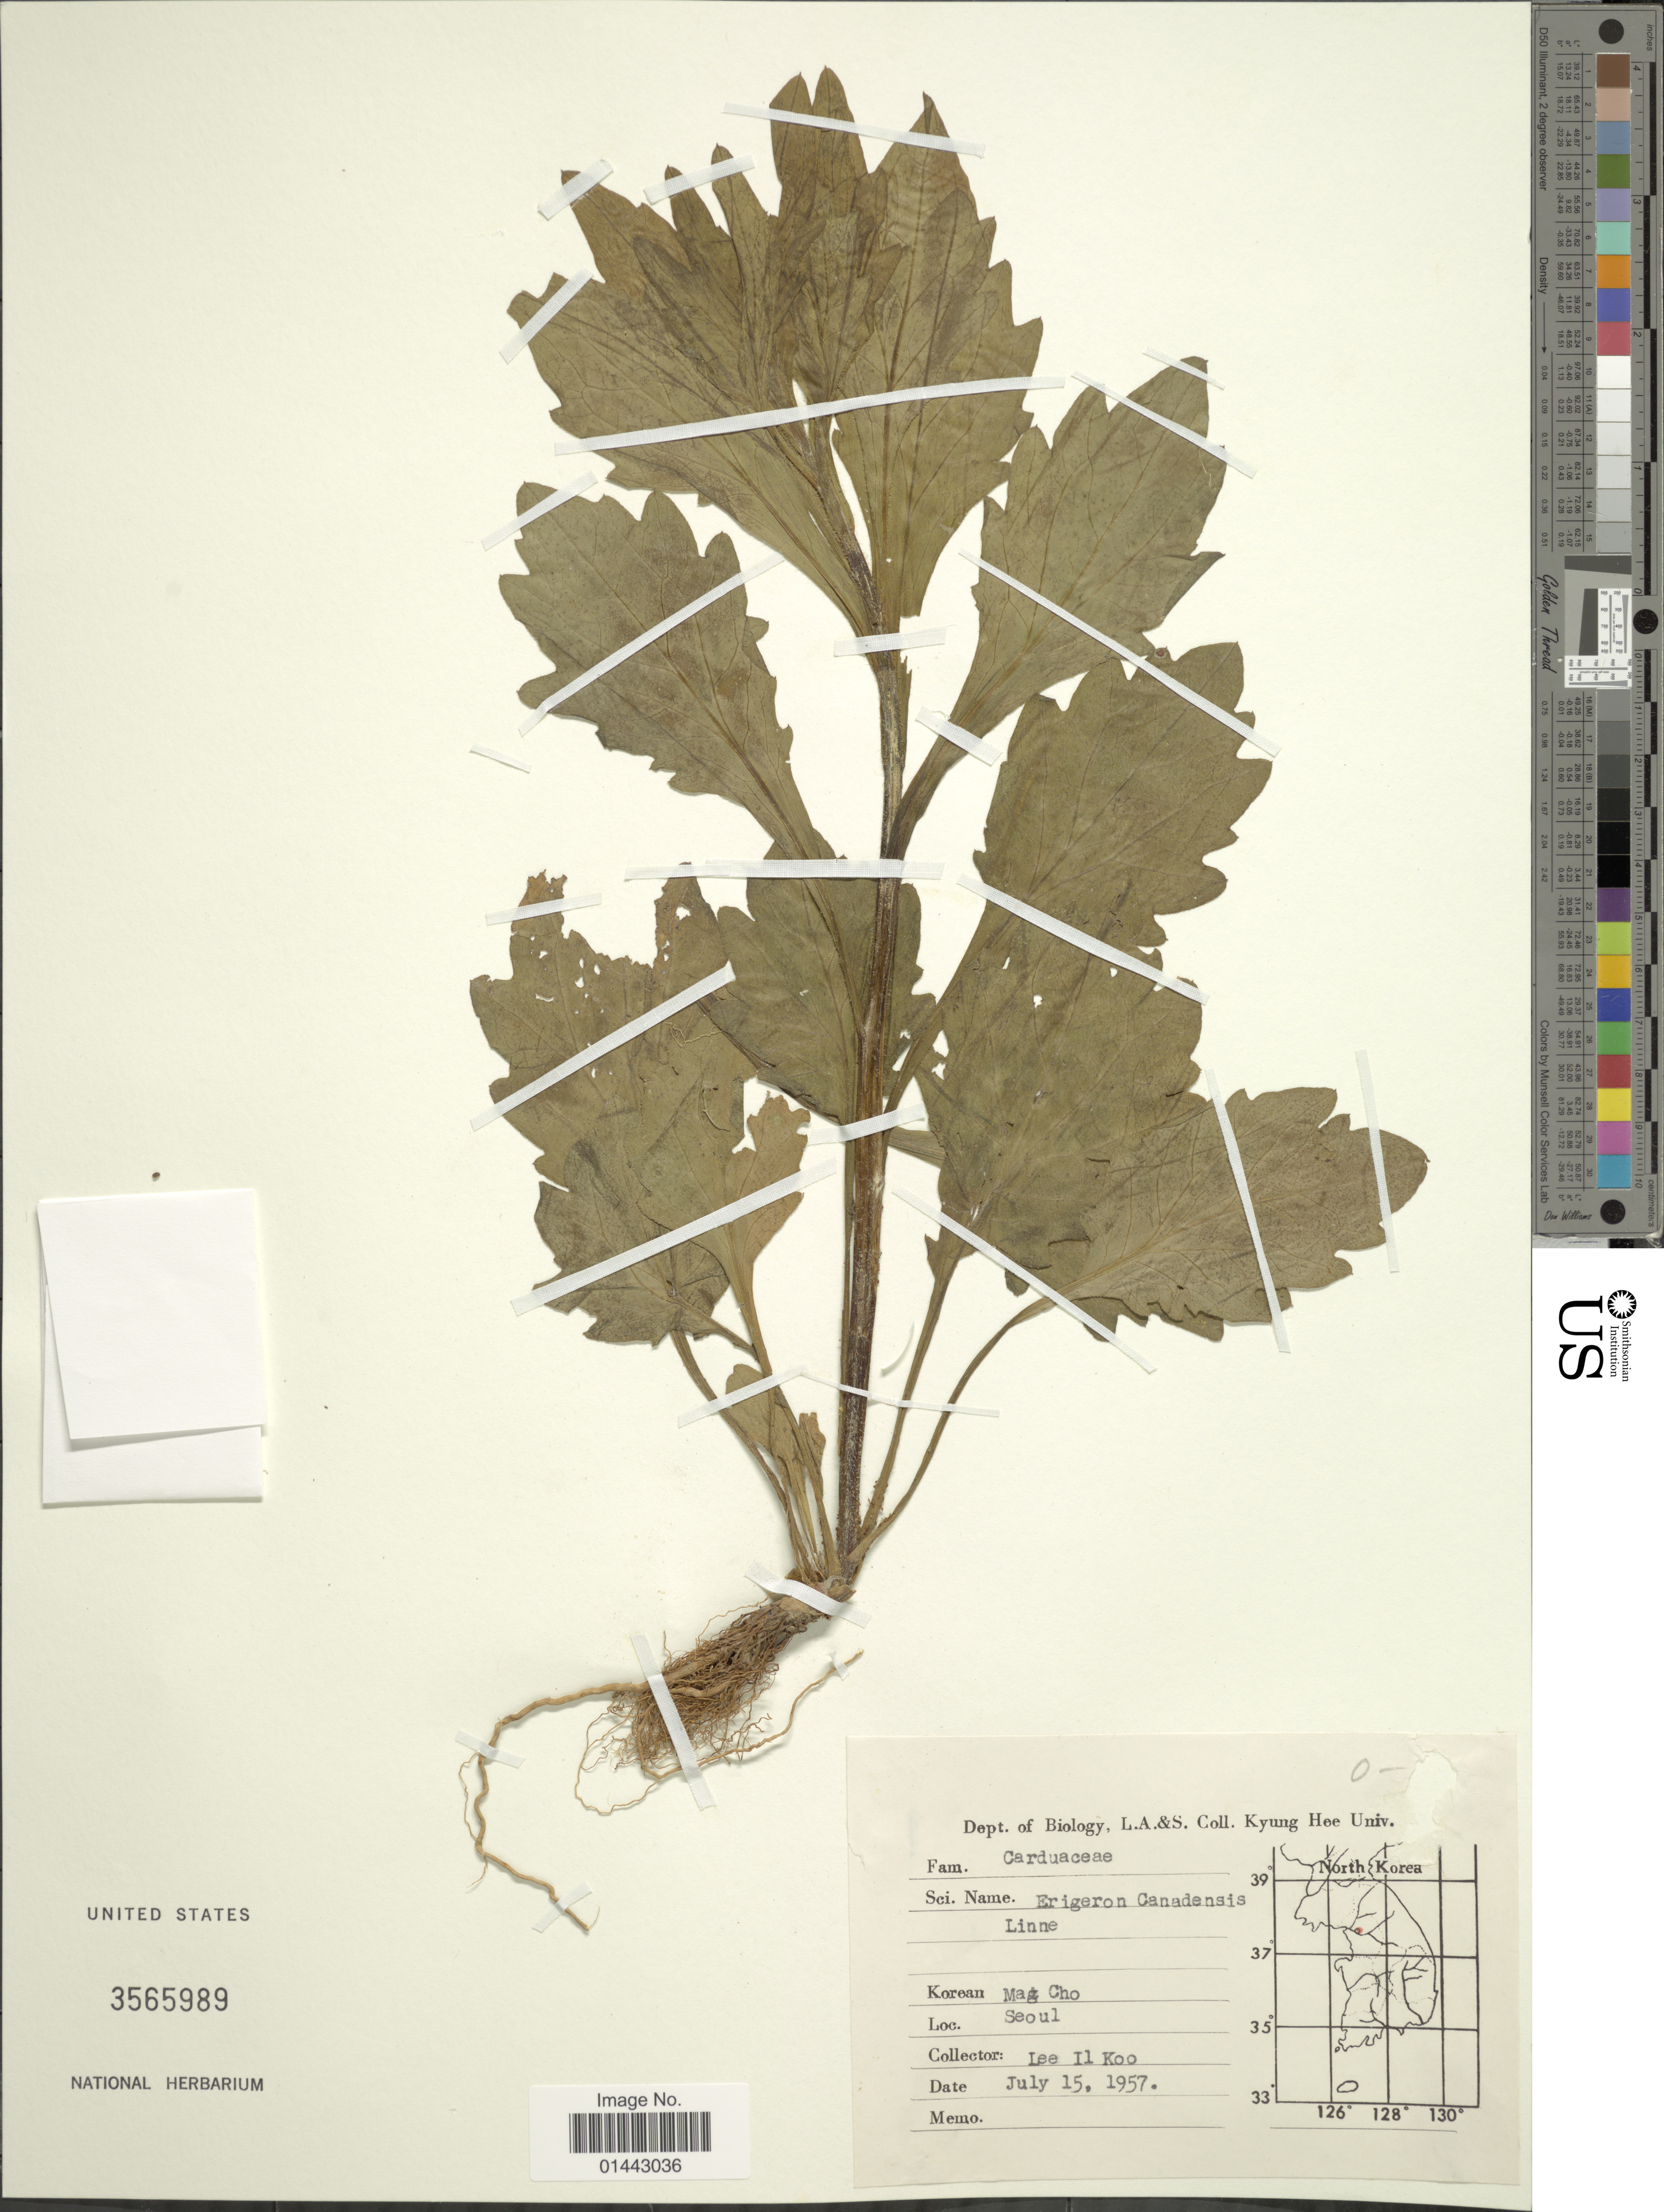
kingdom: Plantae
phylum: Tracheophyta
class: Magnoliopsida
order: Asterales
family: Asteraceae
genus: Erigeron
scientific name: Erigeron canadensis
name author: L.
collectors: I. Lee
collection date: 1957-07-15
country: South Korea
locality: Seoul.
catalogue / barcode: US 3565989